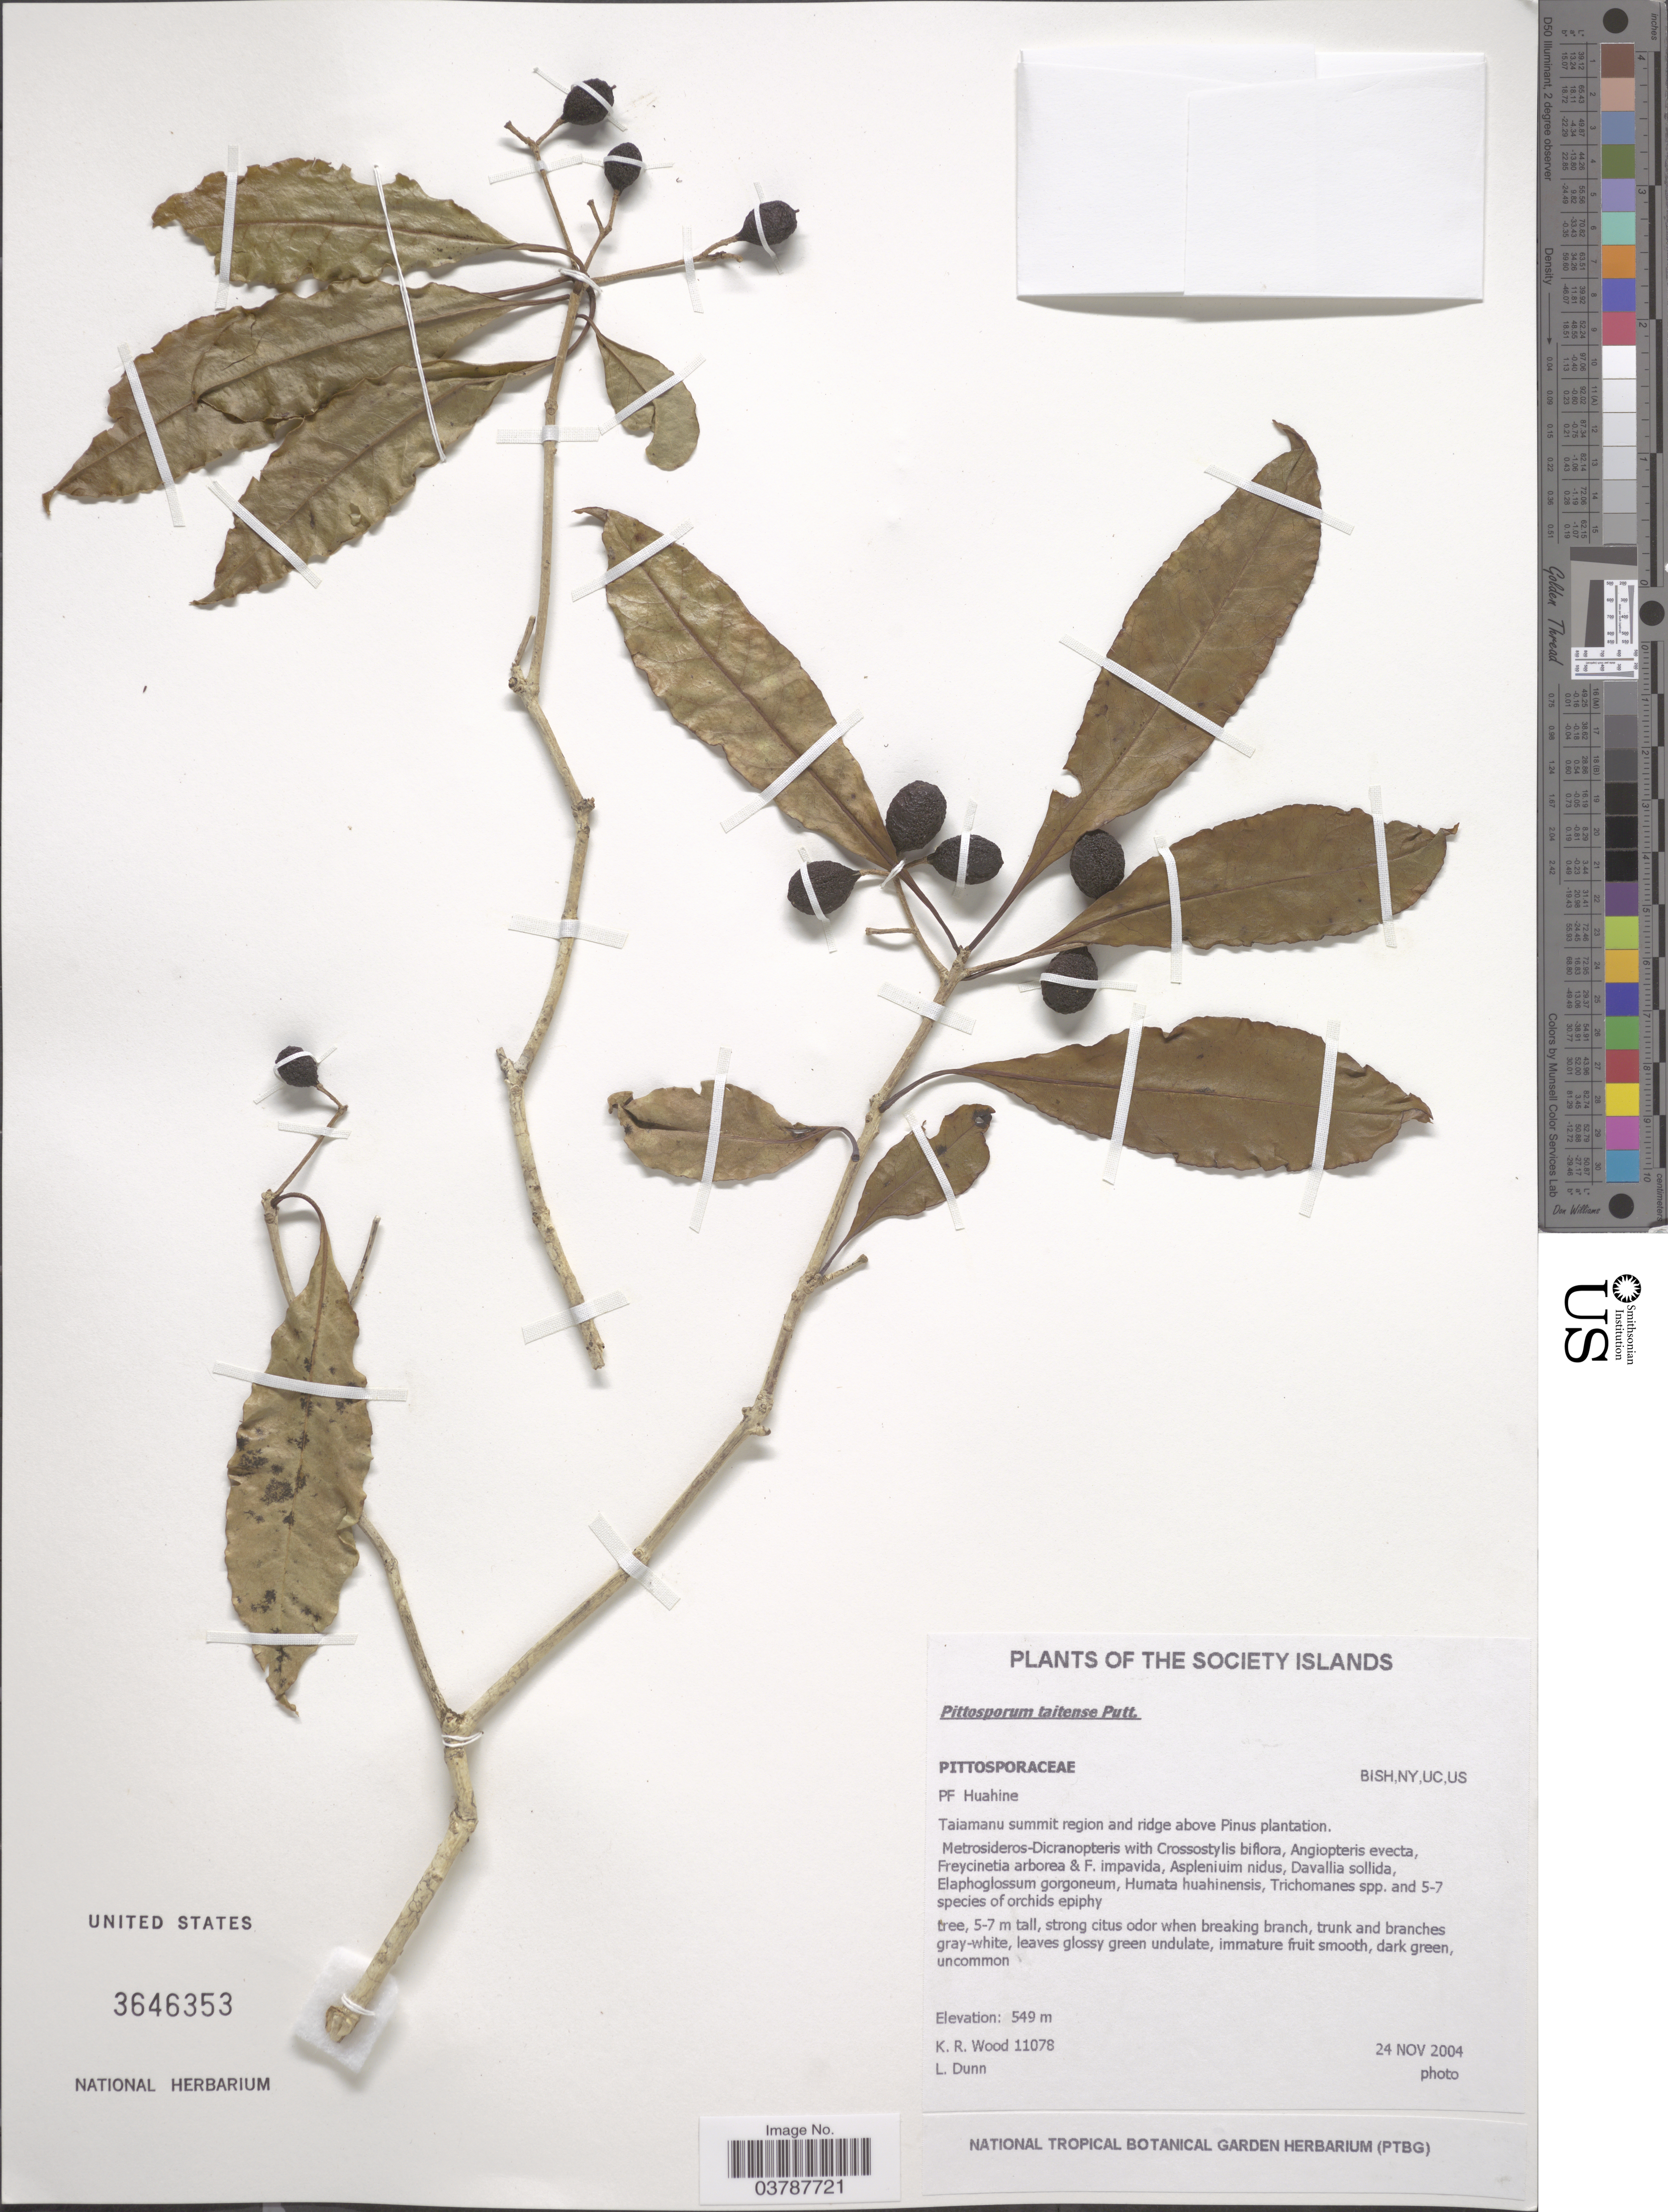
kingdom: Plantae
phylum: Tracheophyta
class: Magnoliopsida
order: Apiales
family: Pittosporaceae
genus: Pittosporum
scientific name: Pittosporum taitense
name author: Putt.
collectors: K. R. Wood & L. Dunn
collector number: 11078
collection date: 2004-11-24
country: French Polynesia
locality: The Society Islands. PF Huahine. Taiamanu summit region and ridge above Pinus plantation.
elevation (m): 549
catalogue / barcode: US 3646353